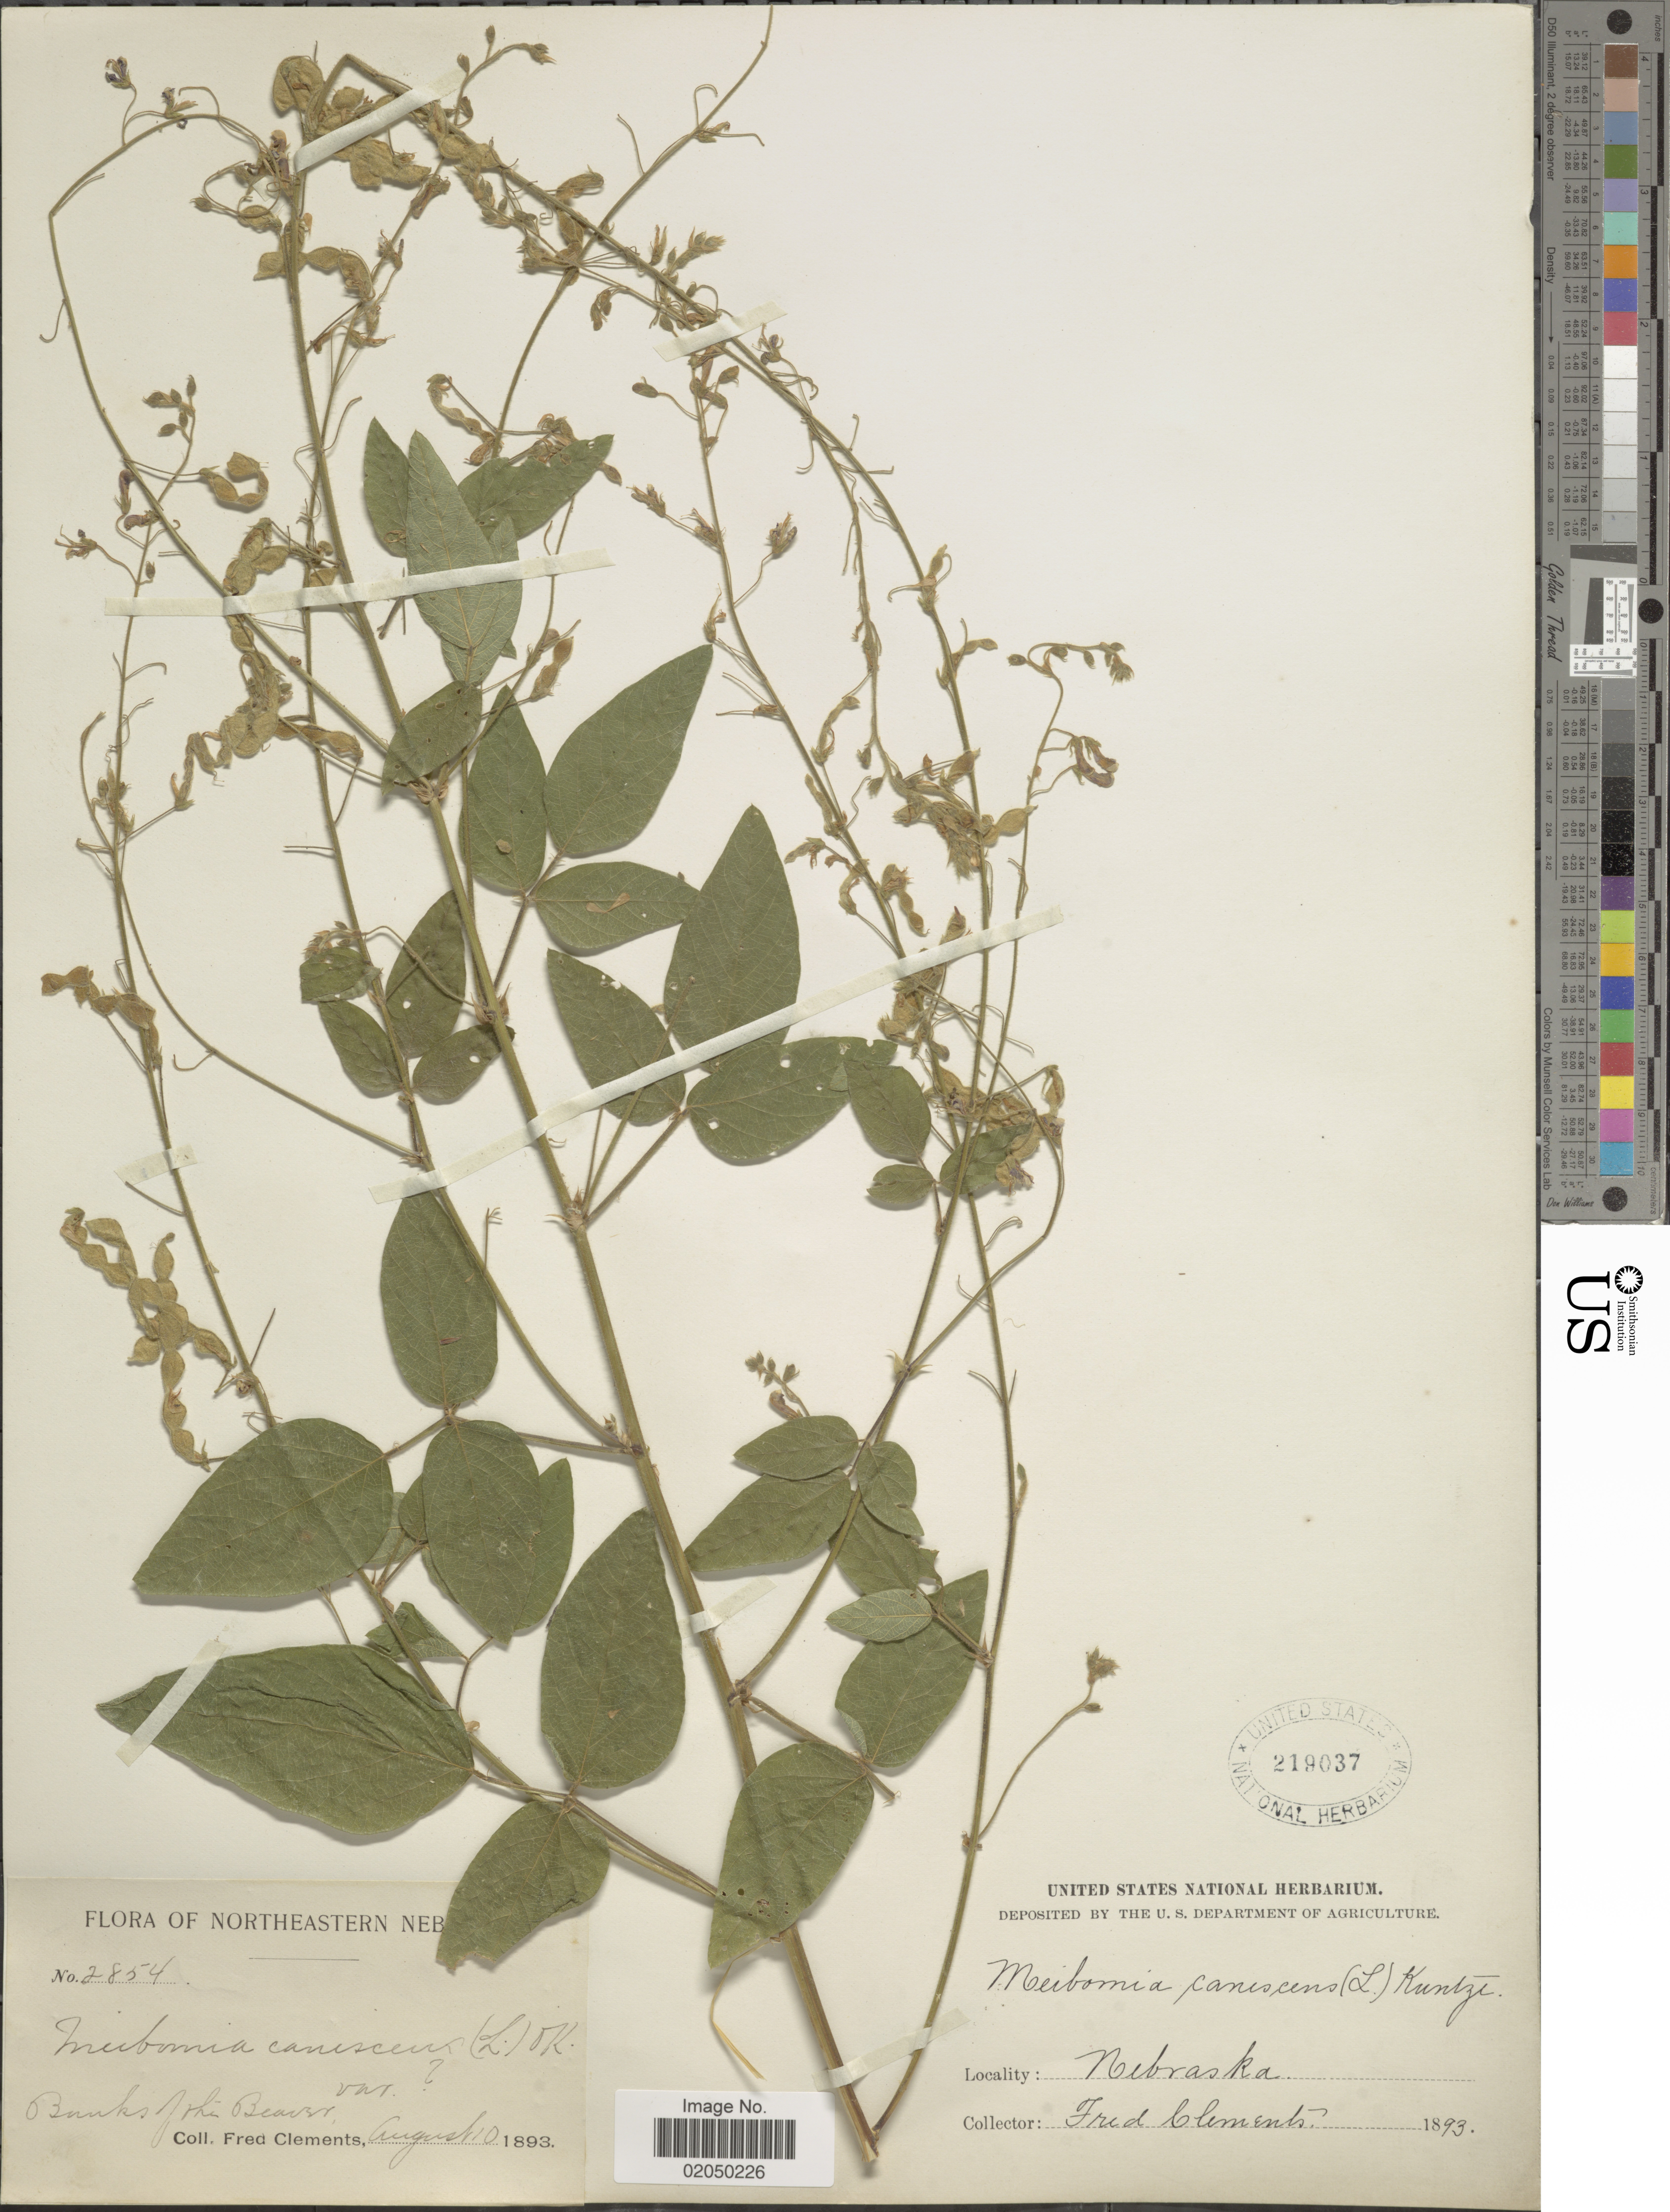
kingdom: Plantae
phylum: Tracheophyta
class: Magnoliopsida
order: Fabales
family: Fabaceae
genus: Desmodium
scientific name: Desmodium canescens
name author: (L.) DC.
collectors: F. E. Clements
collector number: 2854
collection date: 1893-08-10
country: United States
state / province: Nebraska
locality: Banks of the Beaver.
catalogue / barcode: US 219037